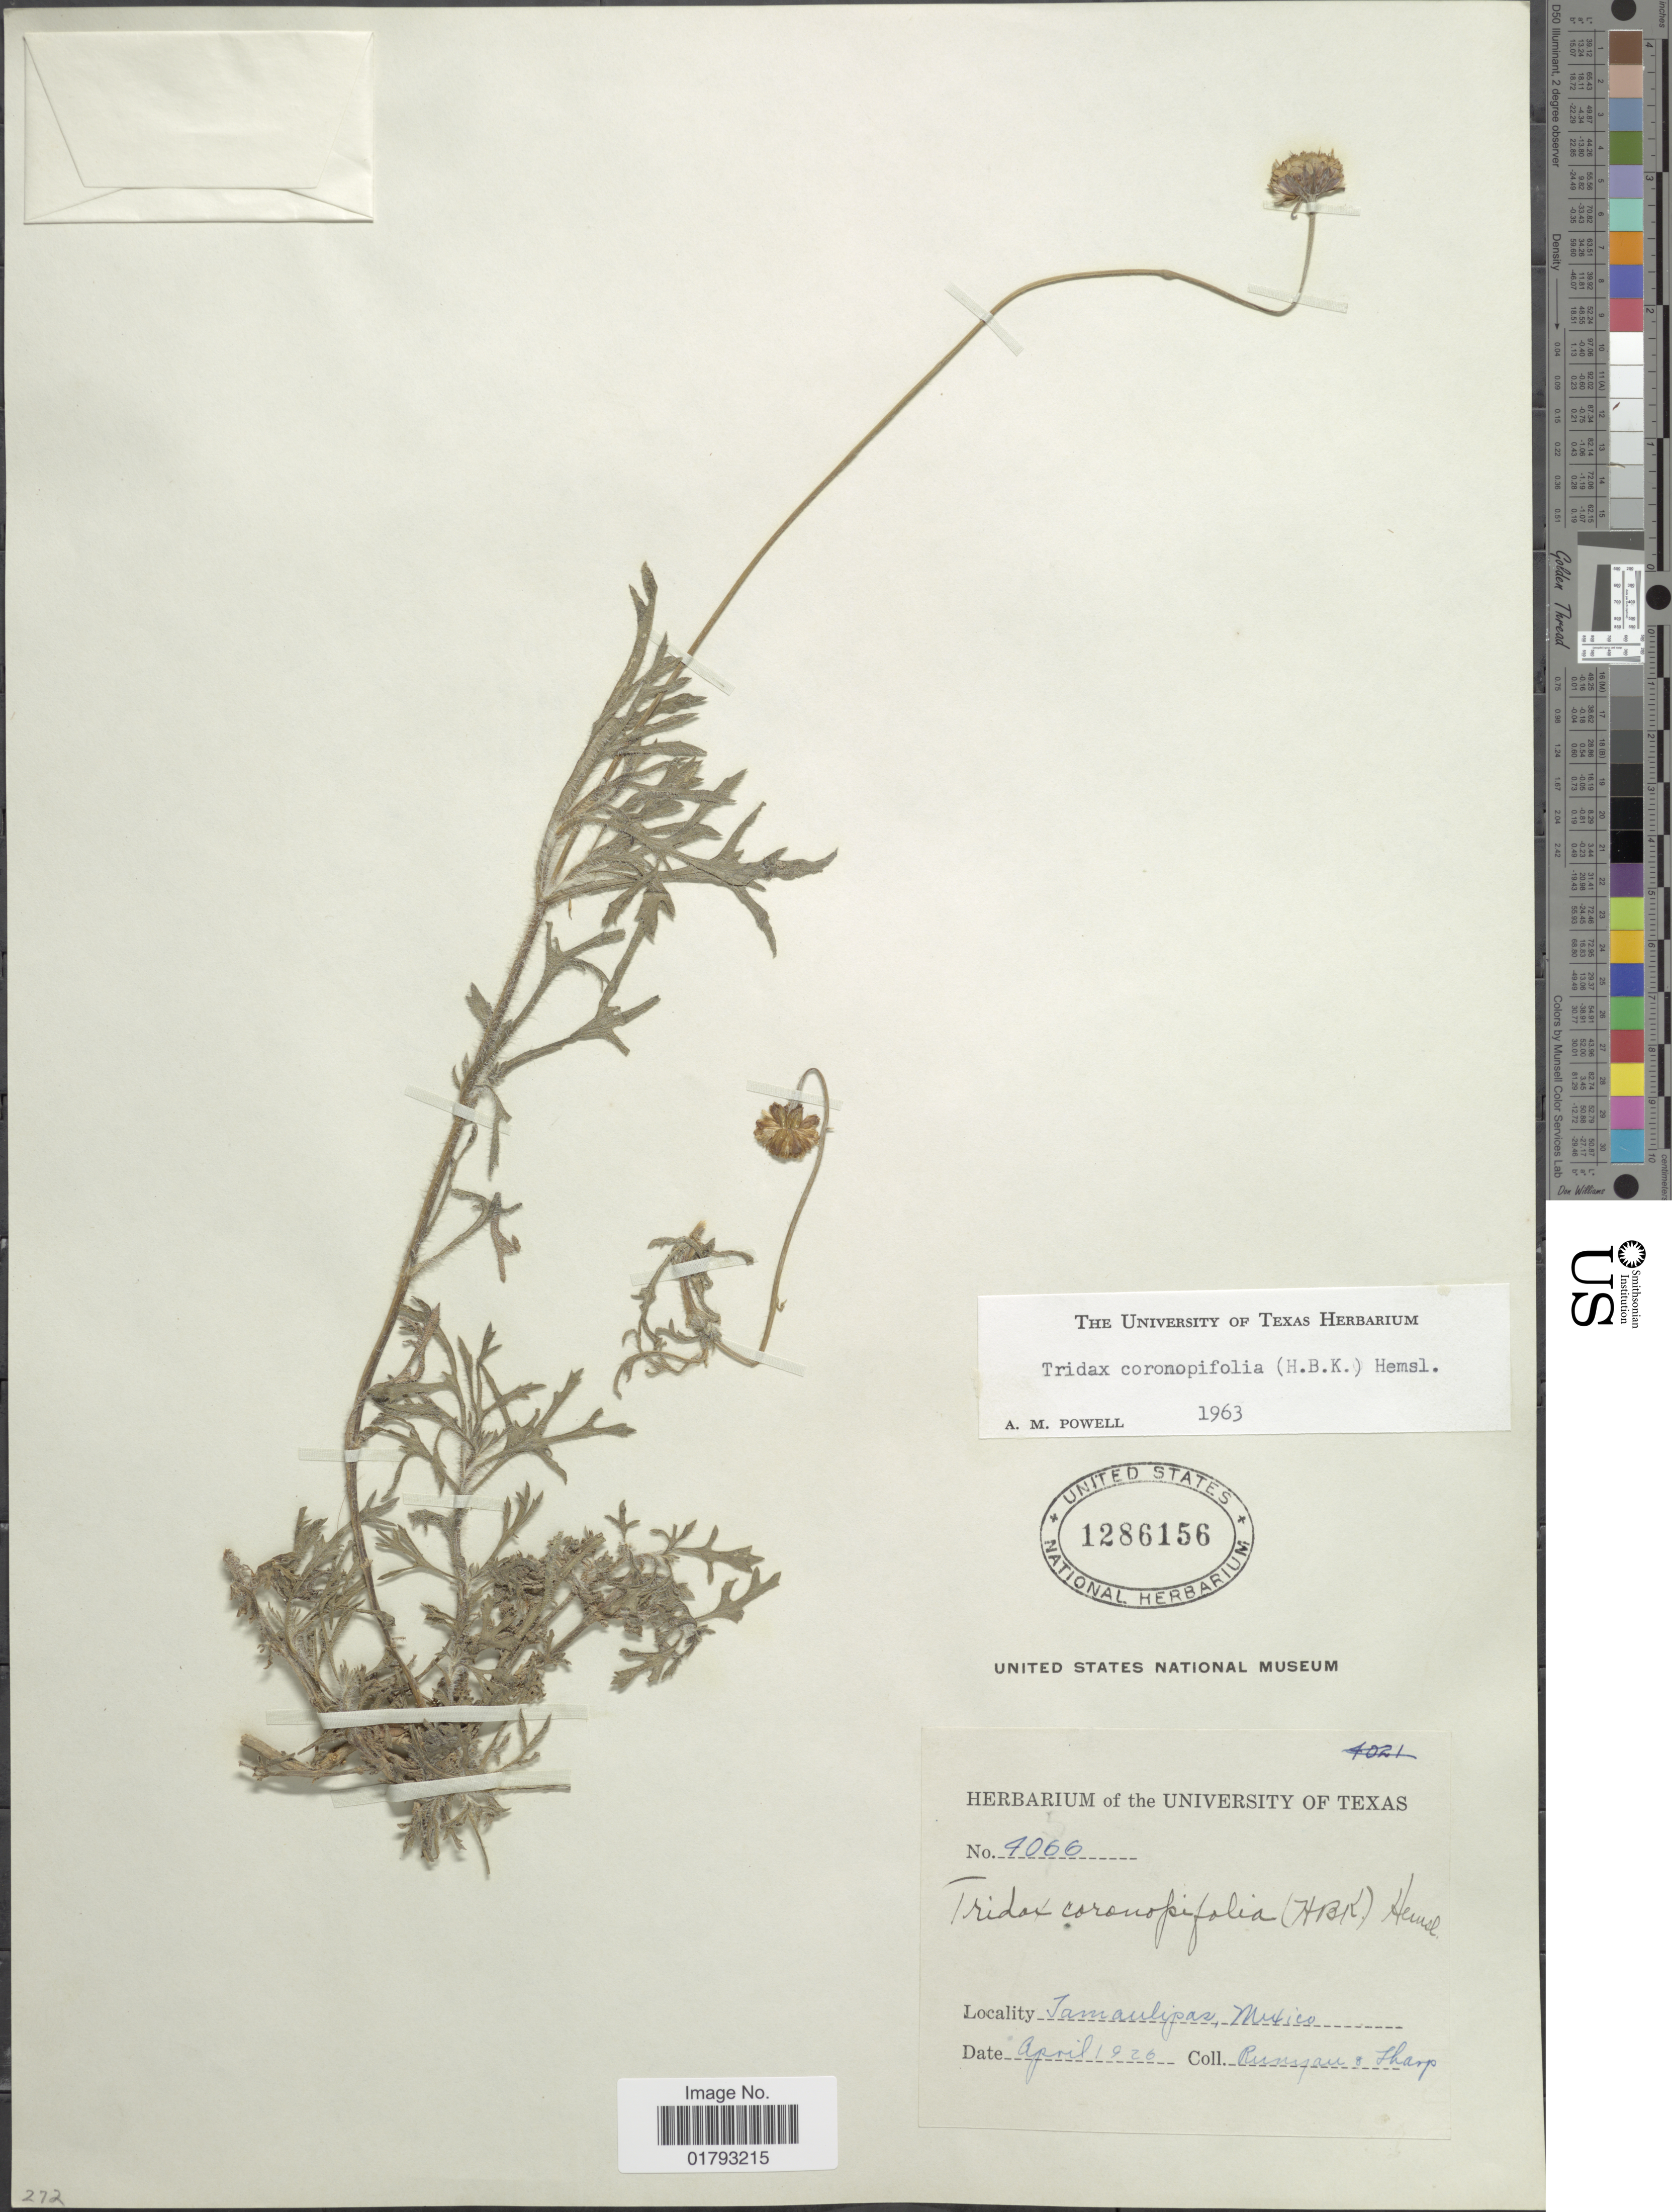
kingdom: Plantae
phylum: Tracheophyta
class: Magnoliopsida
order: Asterales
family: Asteraceae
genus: Tridax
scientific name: Tridax coronopifolia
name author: (Kunth) Hemsl.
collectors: -. Runyon & Tharp, --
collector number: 4066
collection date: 1926-04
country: Mexico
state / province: Tamaulipas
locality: Tamaulipas, Mexico.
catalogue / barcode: US 1286156